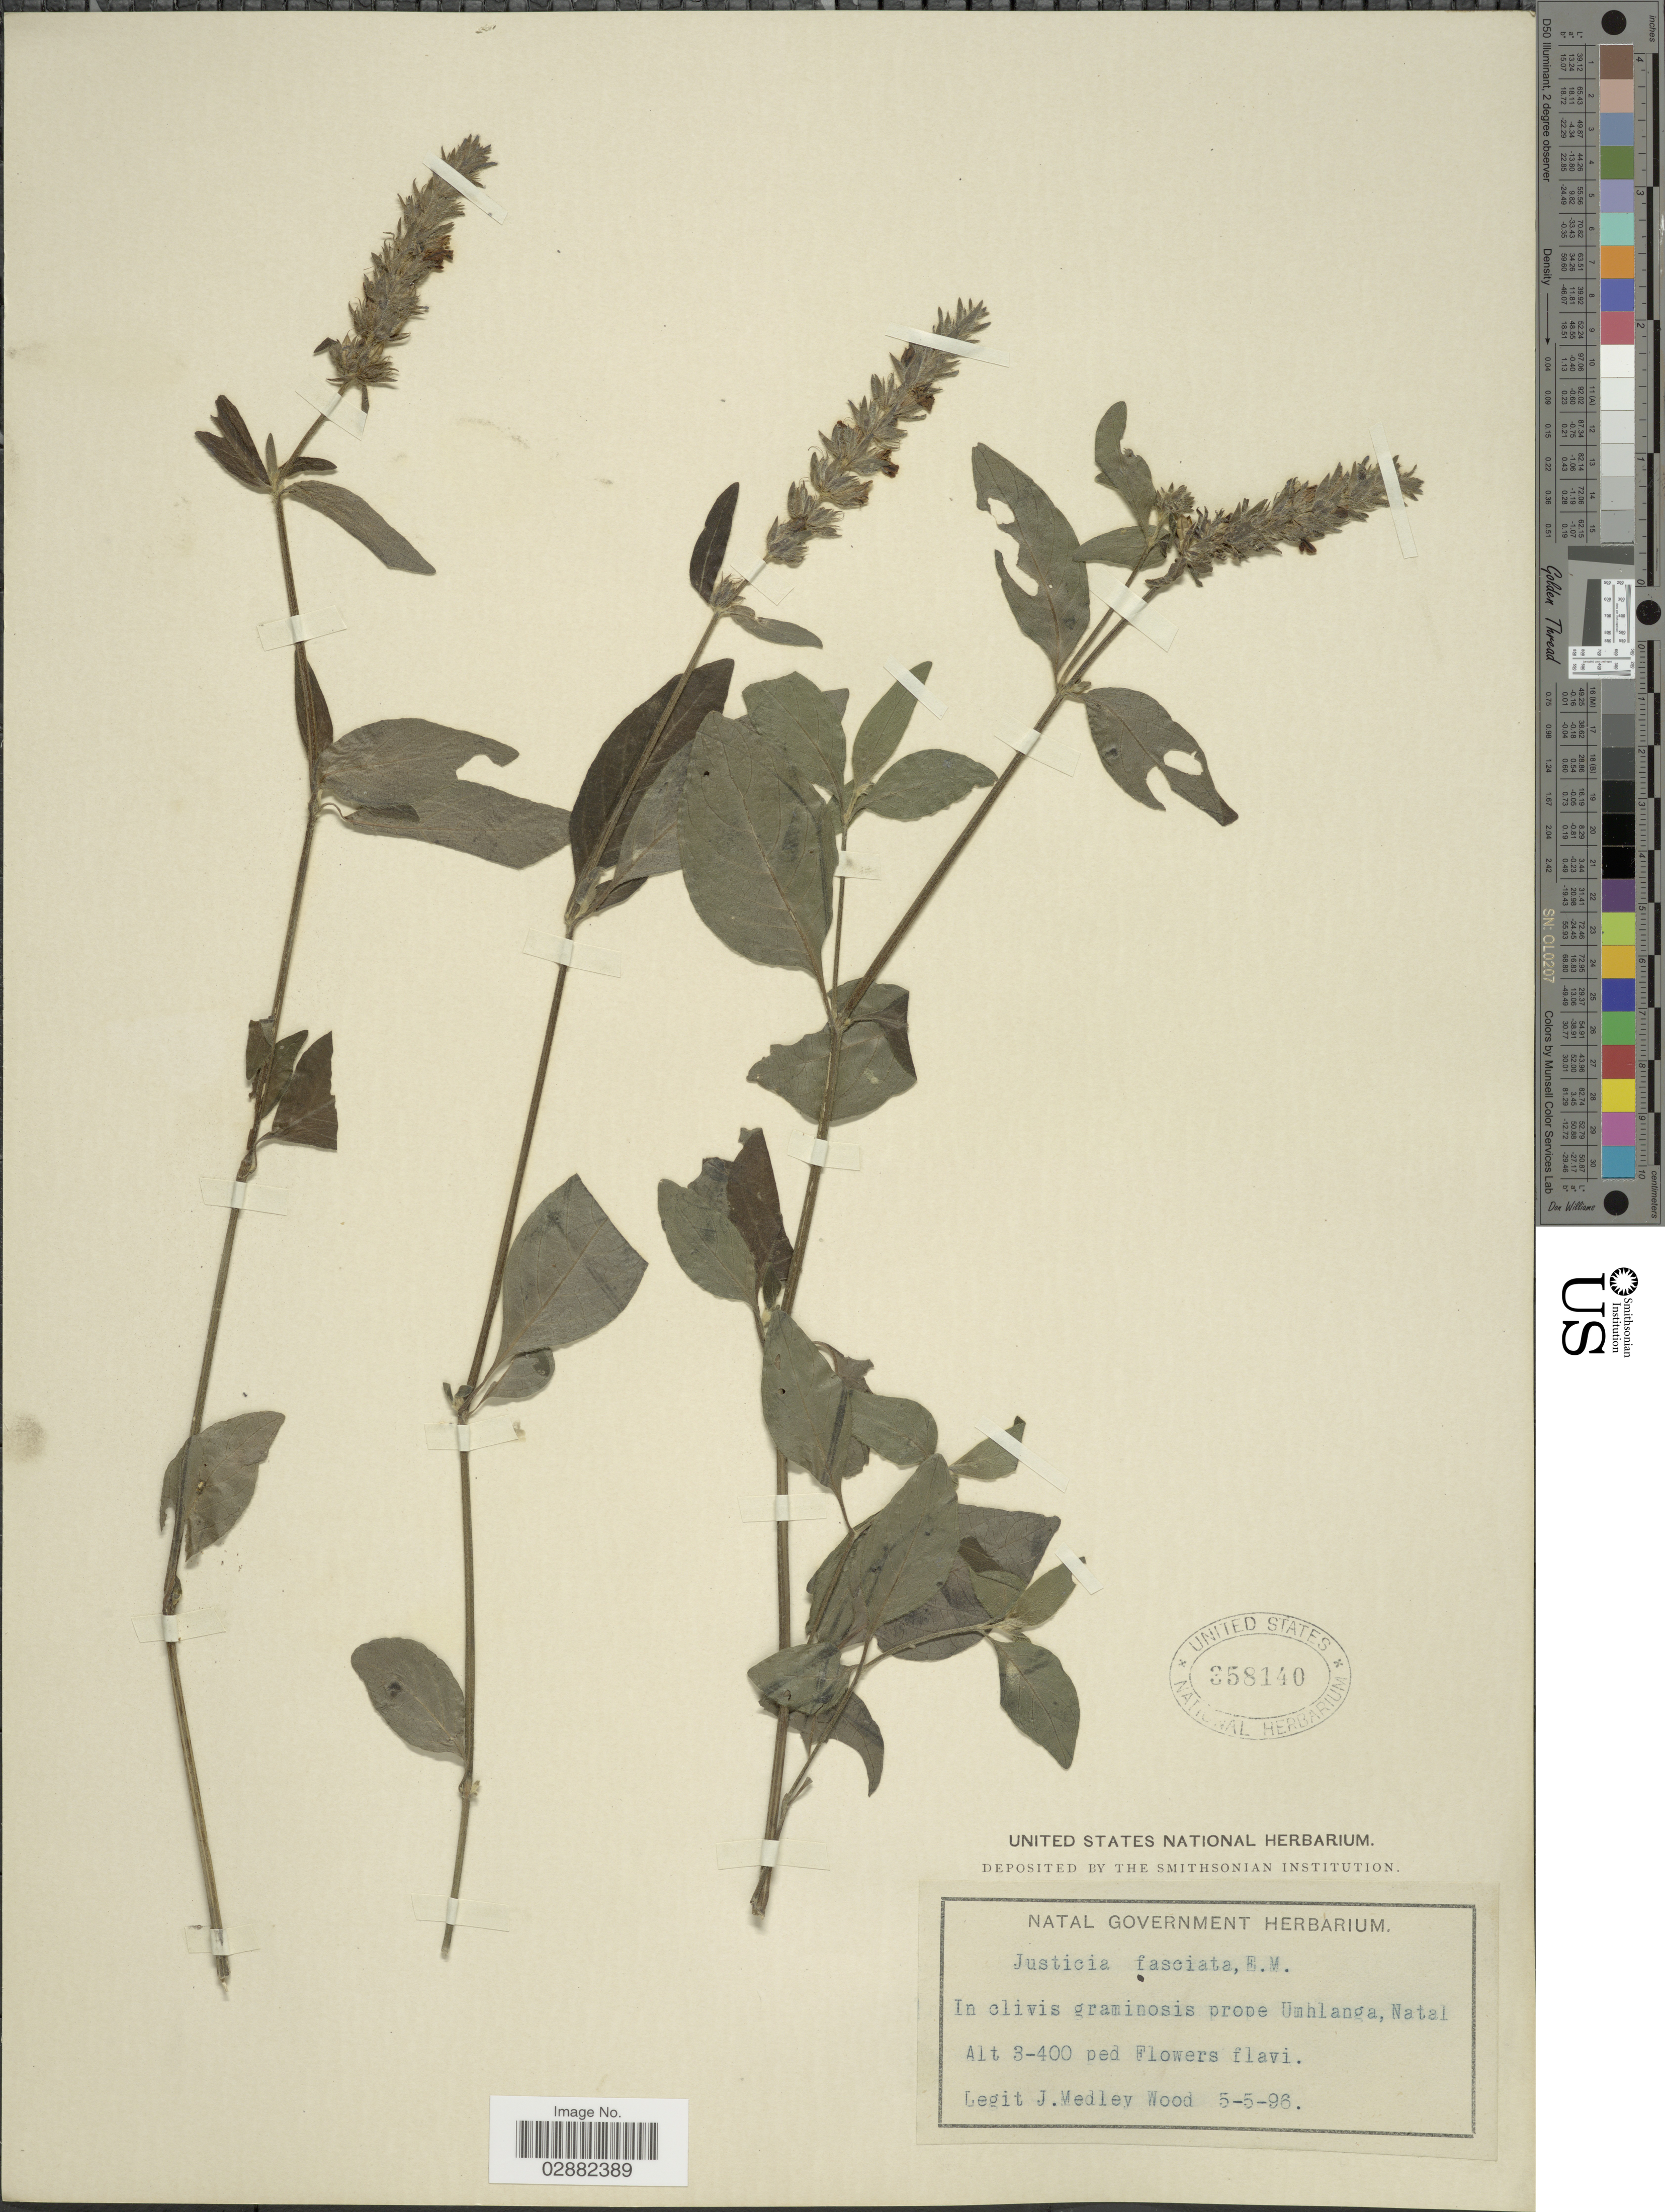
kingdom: Plantae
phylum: Tracheophyta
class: Magnoliopsida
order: Lamiales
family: Acanthaceae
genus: Justicia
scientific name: Justicia fasciata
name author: E. Mey.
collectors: J. Medley Wood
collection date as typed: Transcribed d/m/y: 5/5/96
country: South Africa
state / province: KwaZulu-Natal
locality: In clivis graminosis prope Umhlanga, Natal.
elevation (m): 91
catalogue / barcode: US 358140